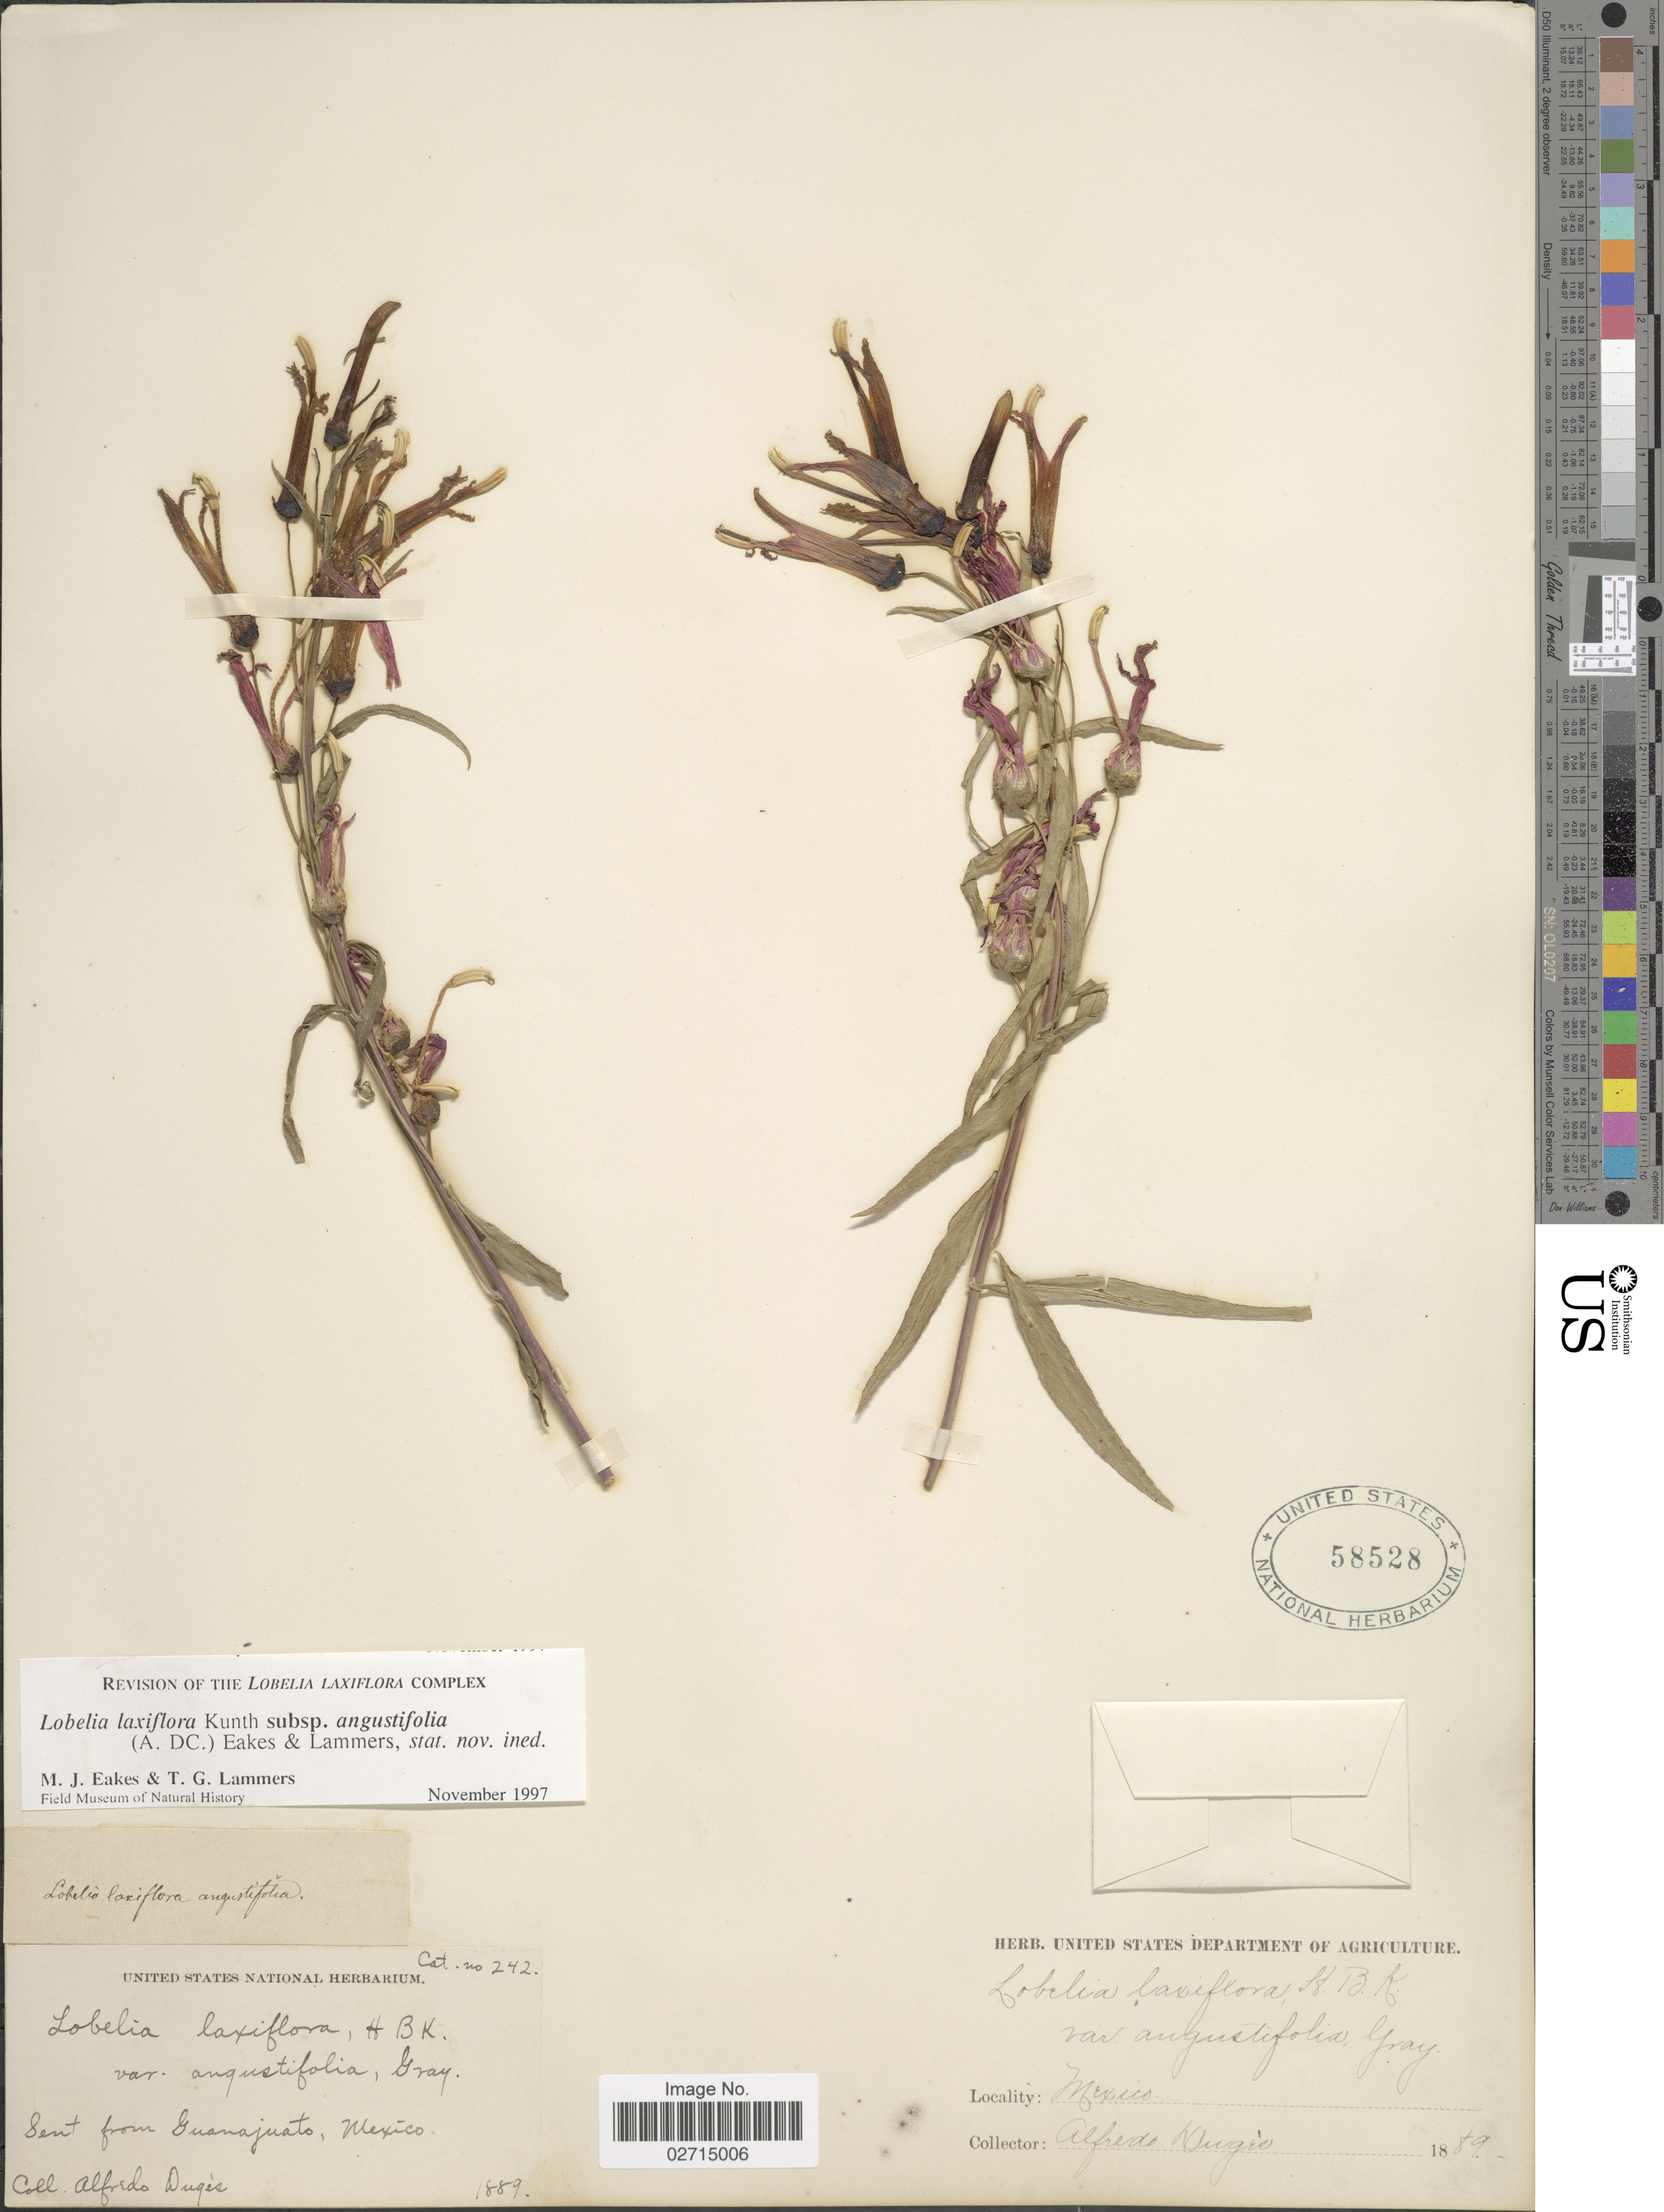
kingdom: Plantae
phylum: Tracheophyta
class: Magnoliopsida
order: Asterales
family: Campanulaceae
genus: Leptocodon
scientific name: Leptocodon laxiflora var. angustifolia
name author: A. DC.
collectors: A. Dugès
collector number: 242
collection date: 1889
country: Mexico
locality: From Guanajuato, Mexico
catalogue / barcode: US 58528